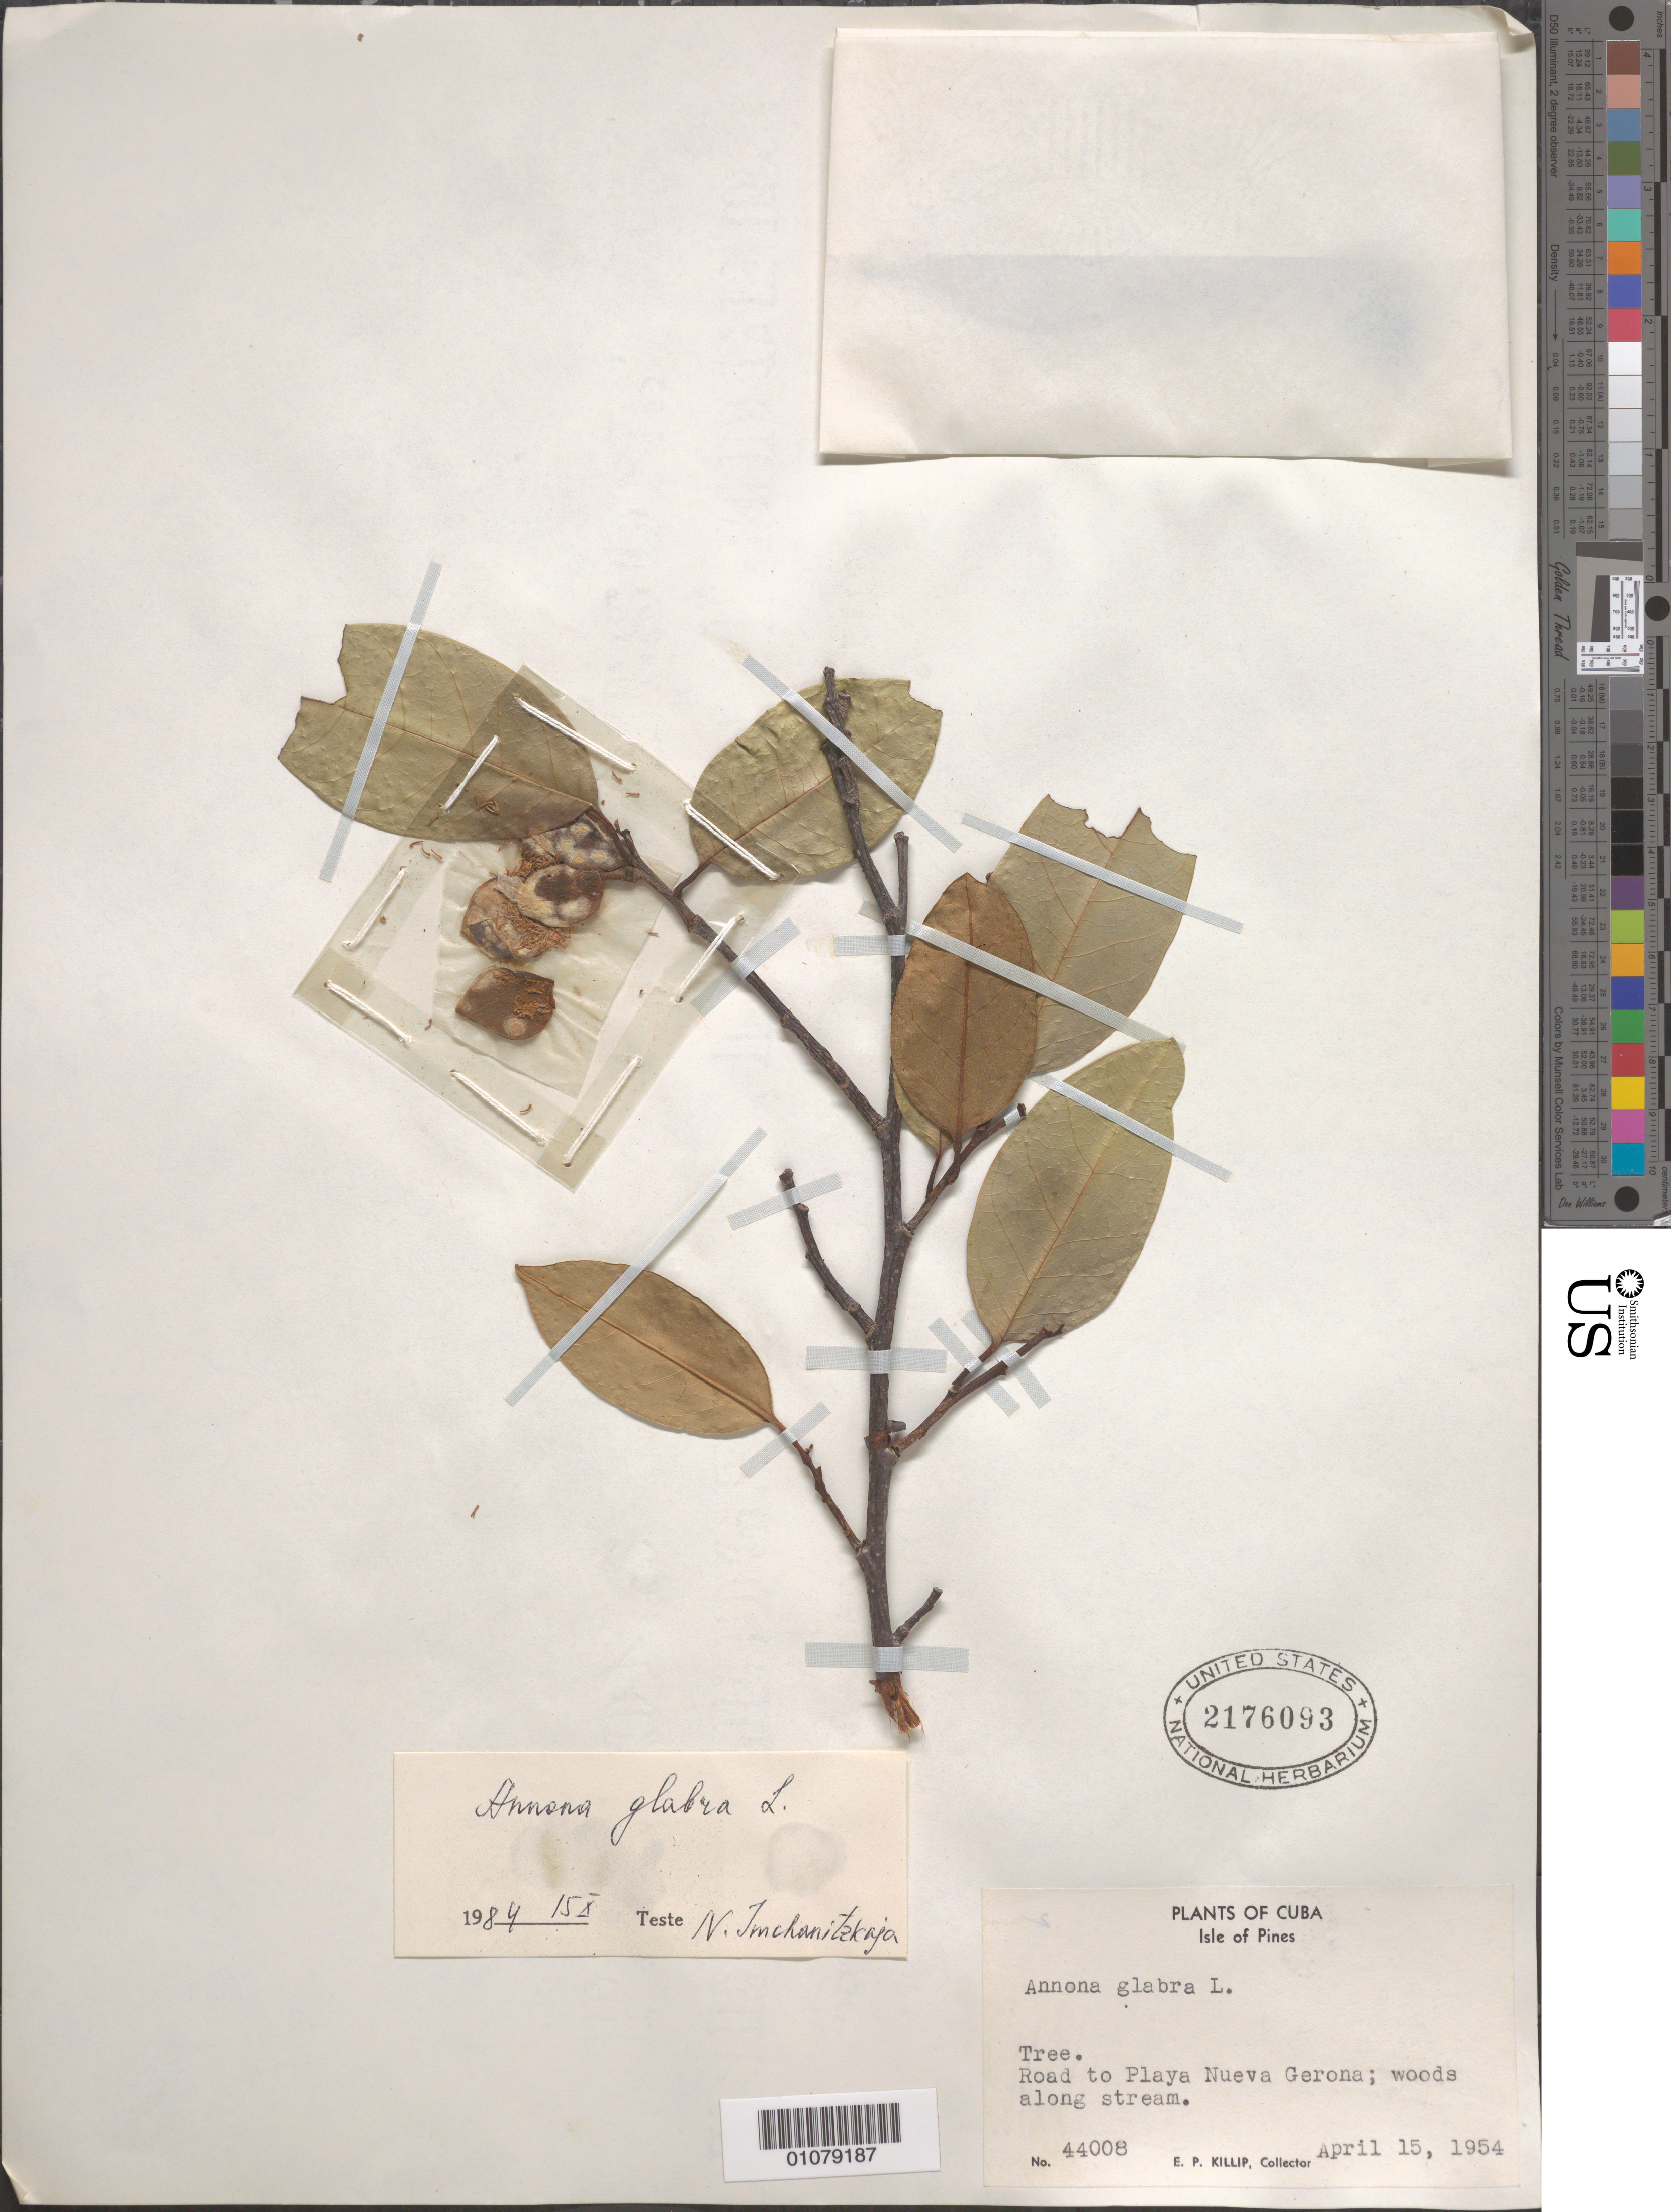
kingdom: Plantae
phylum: Tracheophyta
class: Magnoliopsida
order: Magnoliales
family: Annonaceae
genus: Annona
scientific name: Annona glabra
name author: L.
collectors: E. P. Killip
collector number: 44008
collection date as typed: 15 Apr 1954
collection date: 1954-04-15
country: Cuba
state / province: Isla de La Juventud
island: Isla de la Juventud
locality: Road to Playa Nueva Gerona; woods along stream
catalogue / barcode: US 2176093